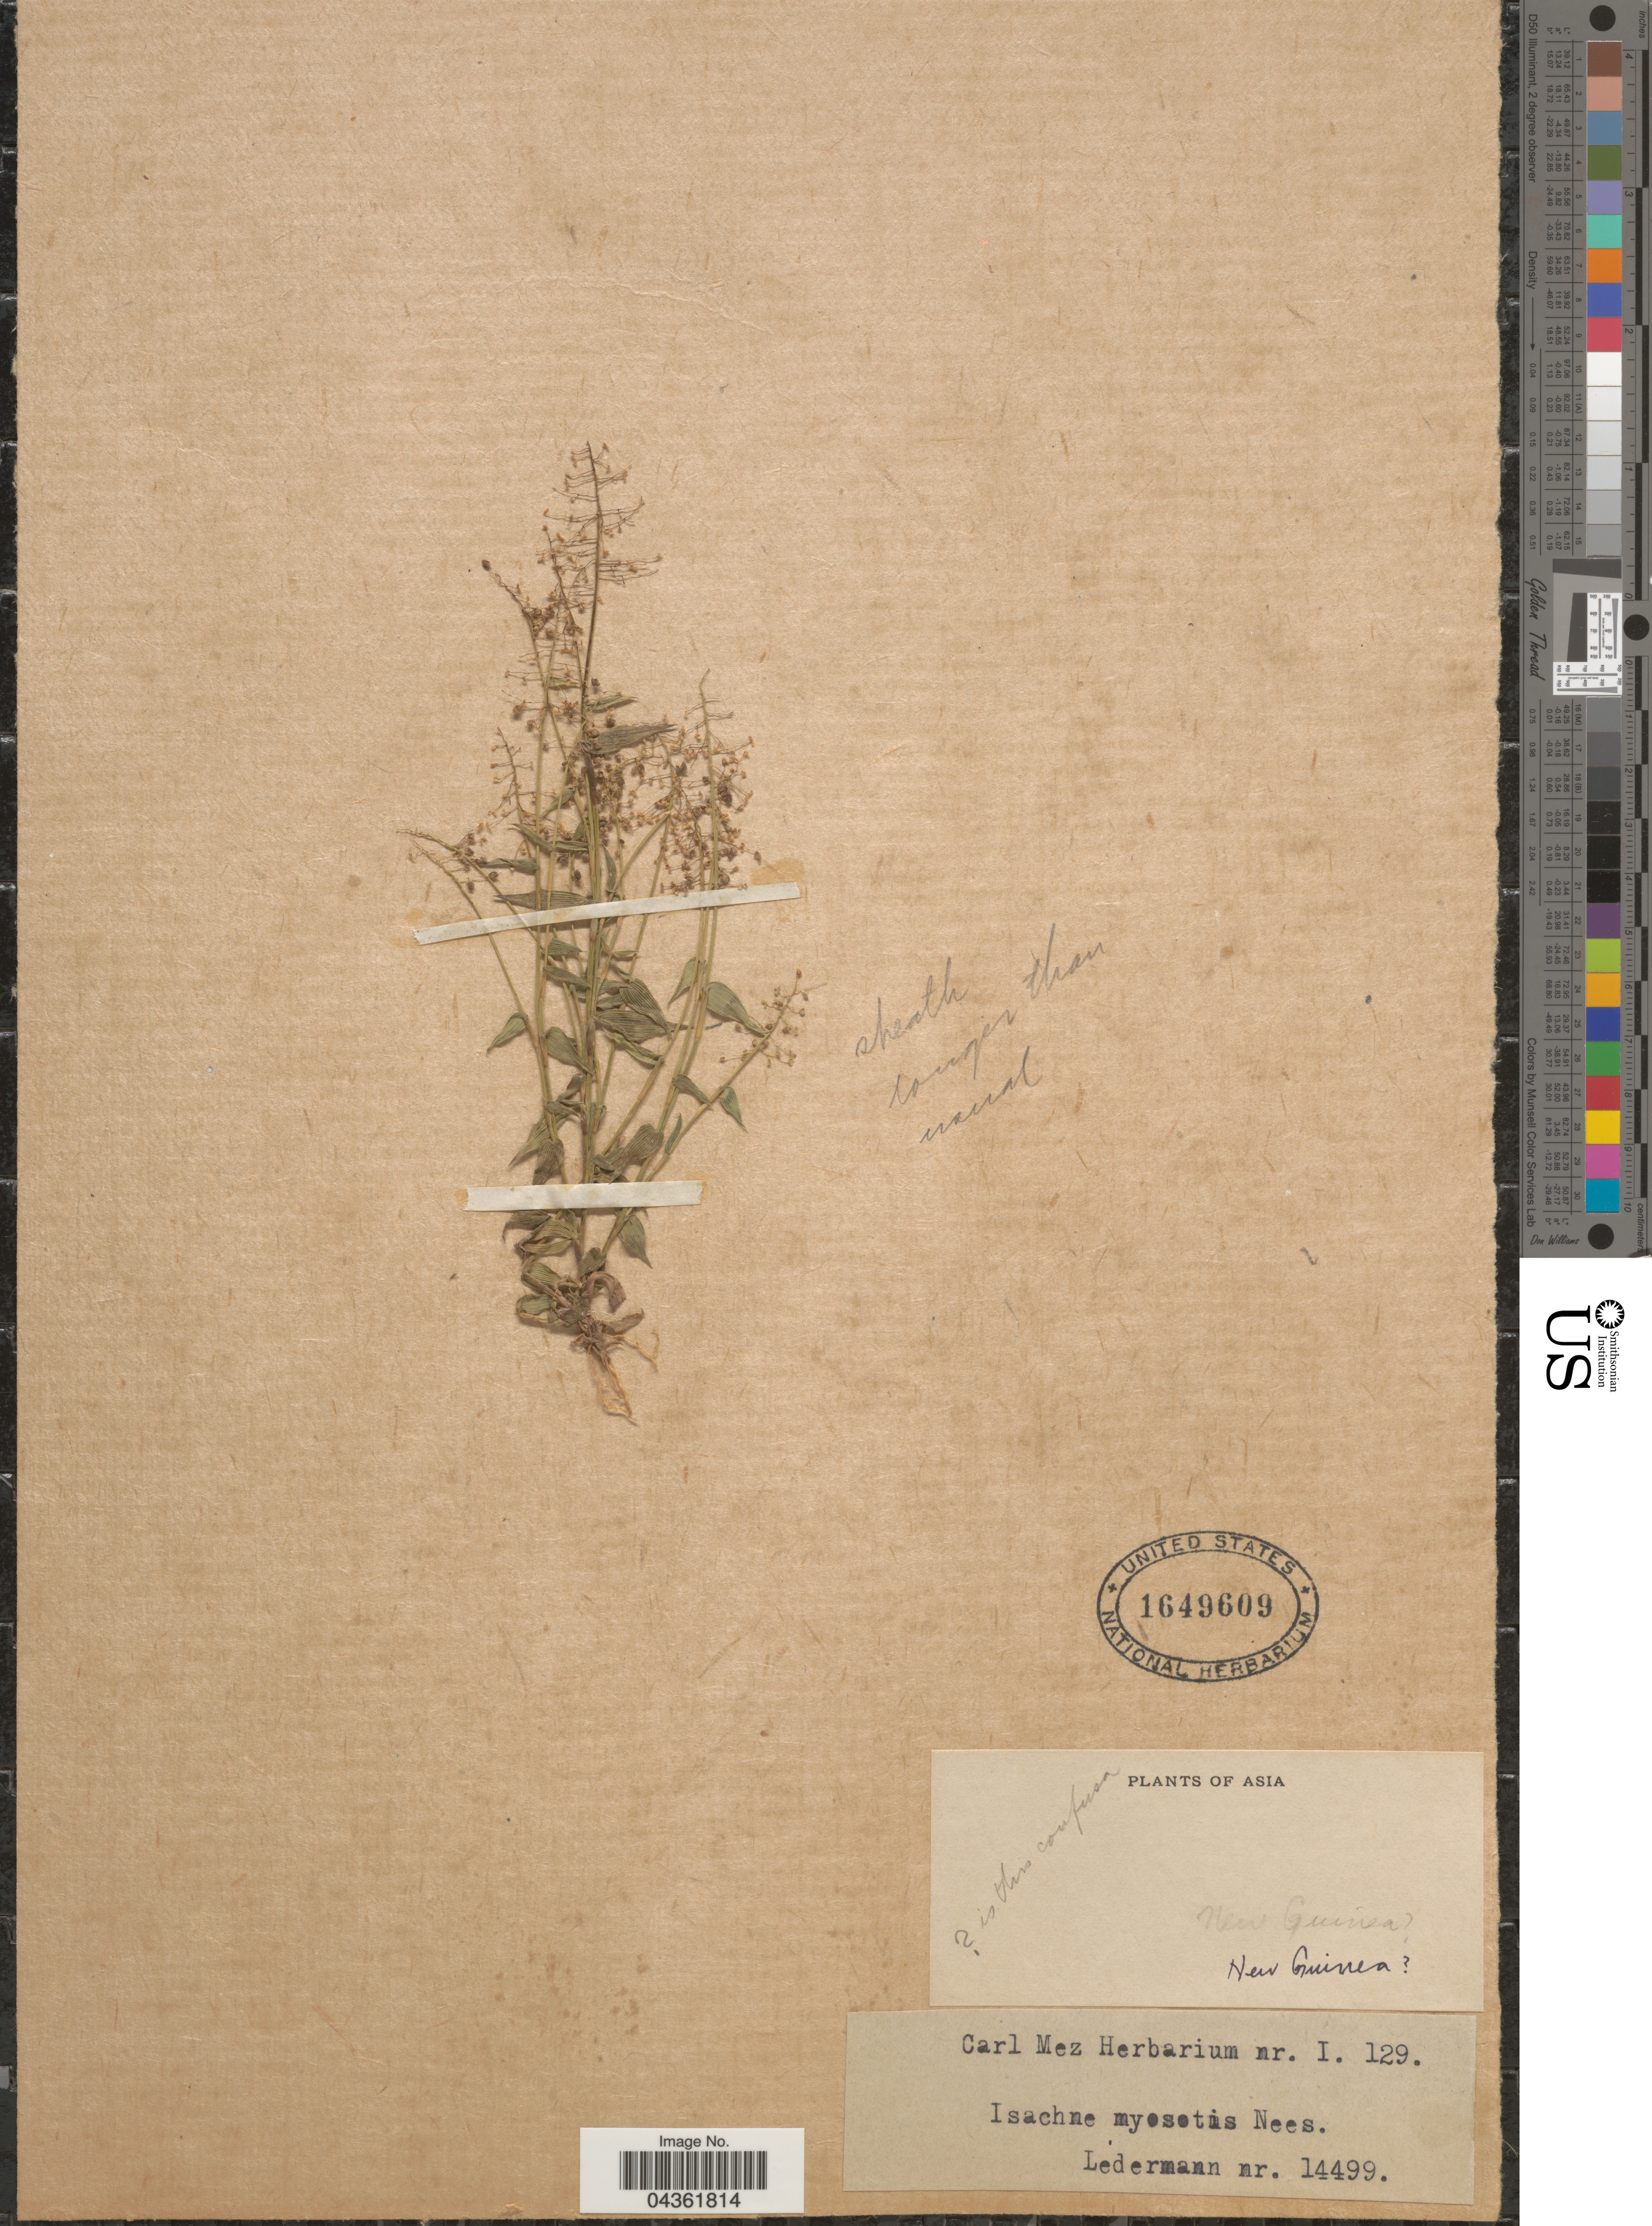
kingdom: Plantae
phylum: Tracheophyta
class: Liliopsida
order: Poales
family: Poaceae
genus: Isachne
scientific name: Isachne confusa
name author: Ohwi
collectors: -. Ledermann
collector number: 14499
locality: New Guinea. Asia.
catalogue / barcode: US 1649609